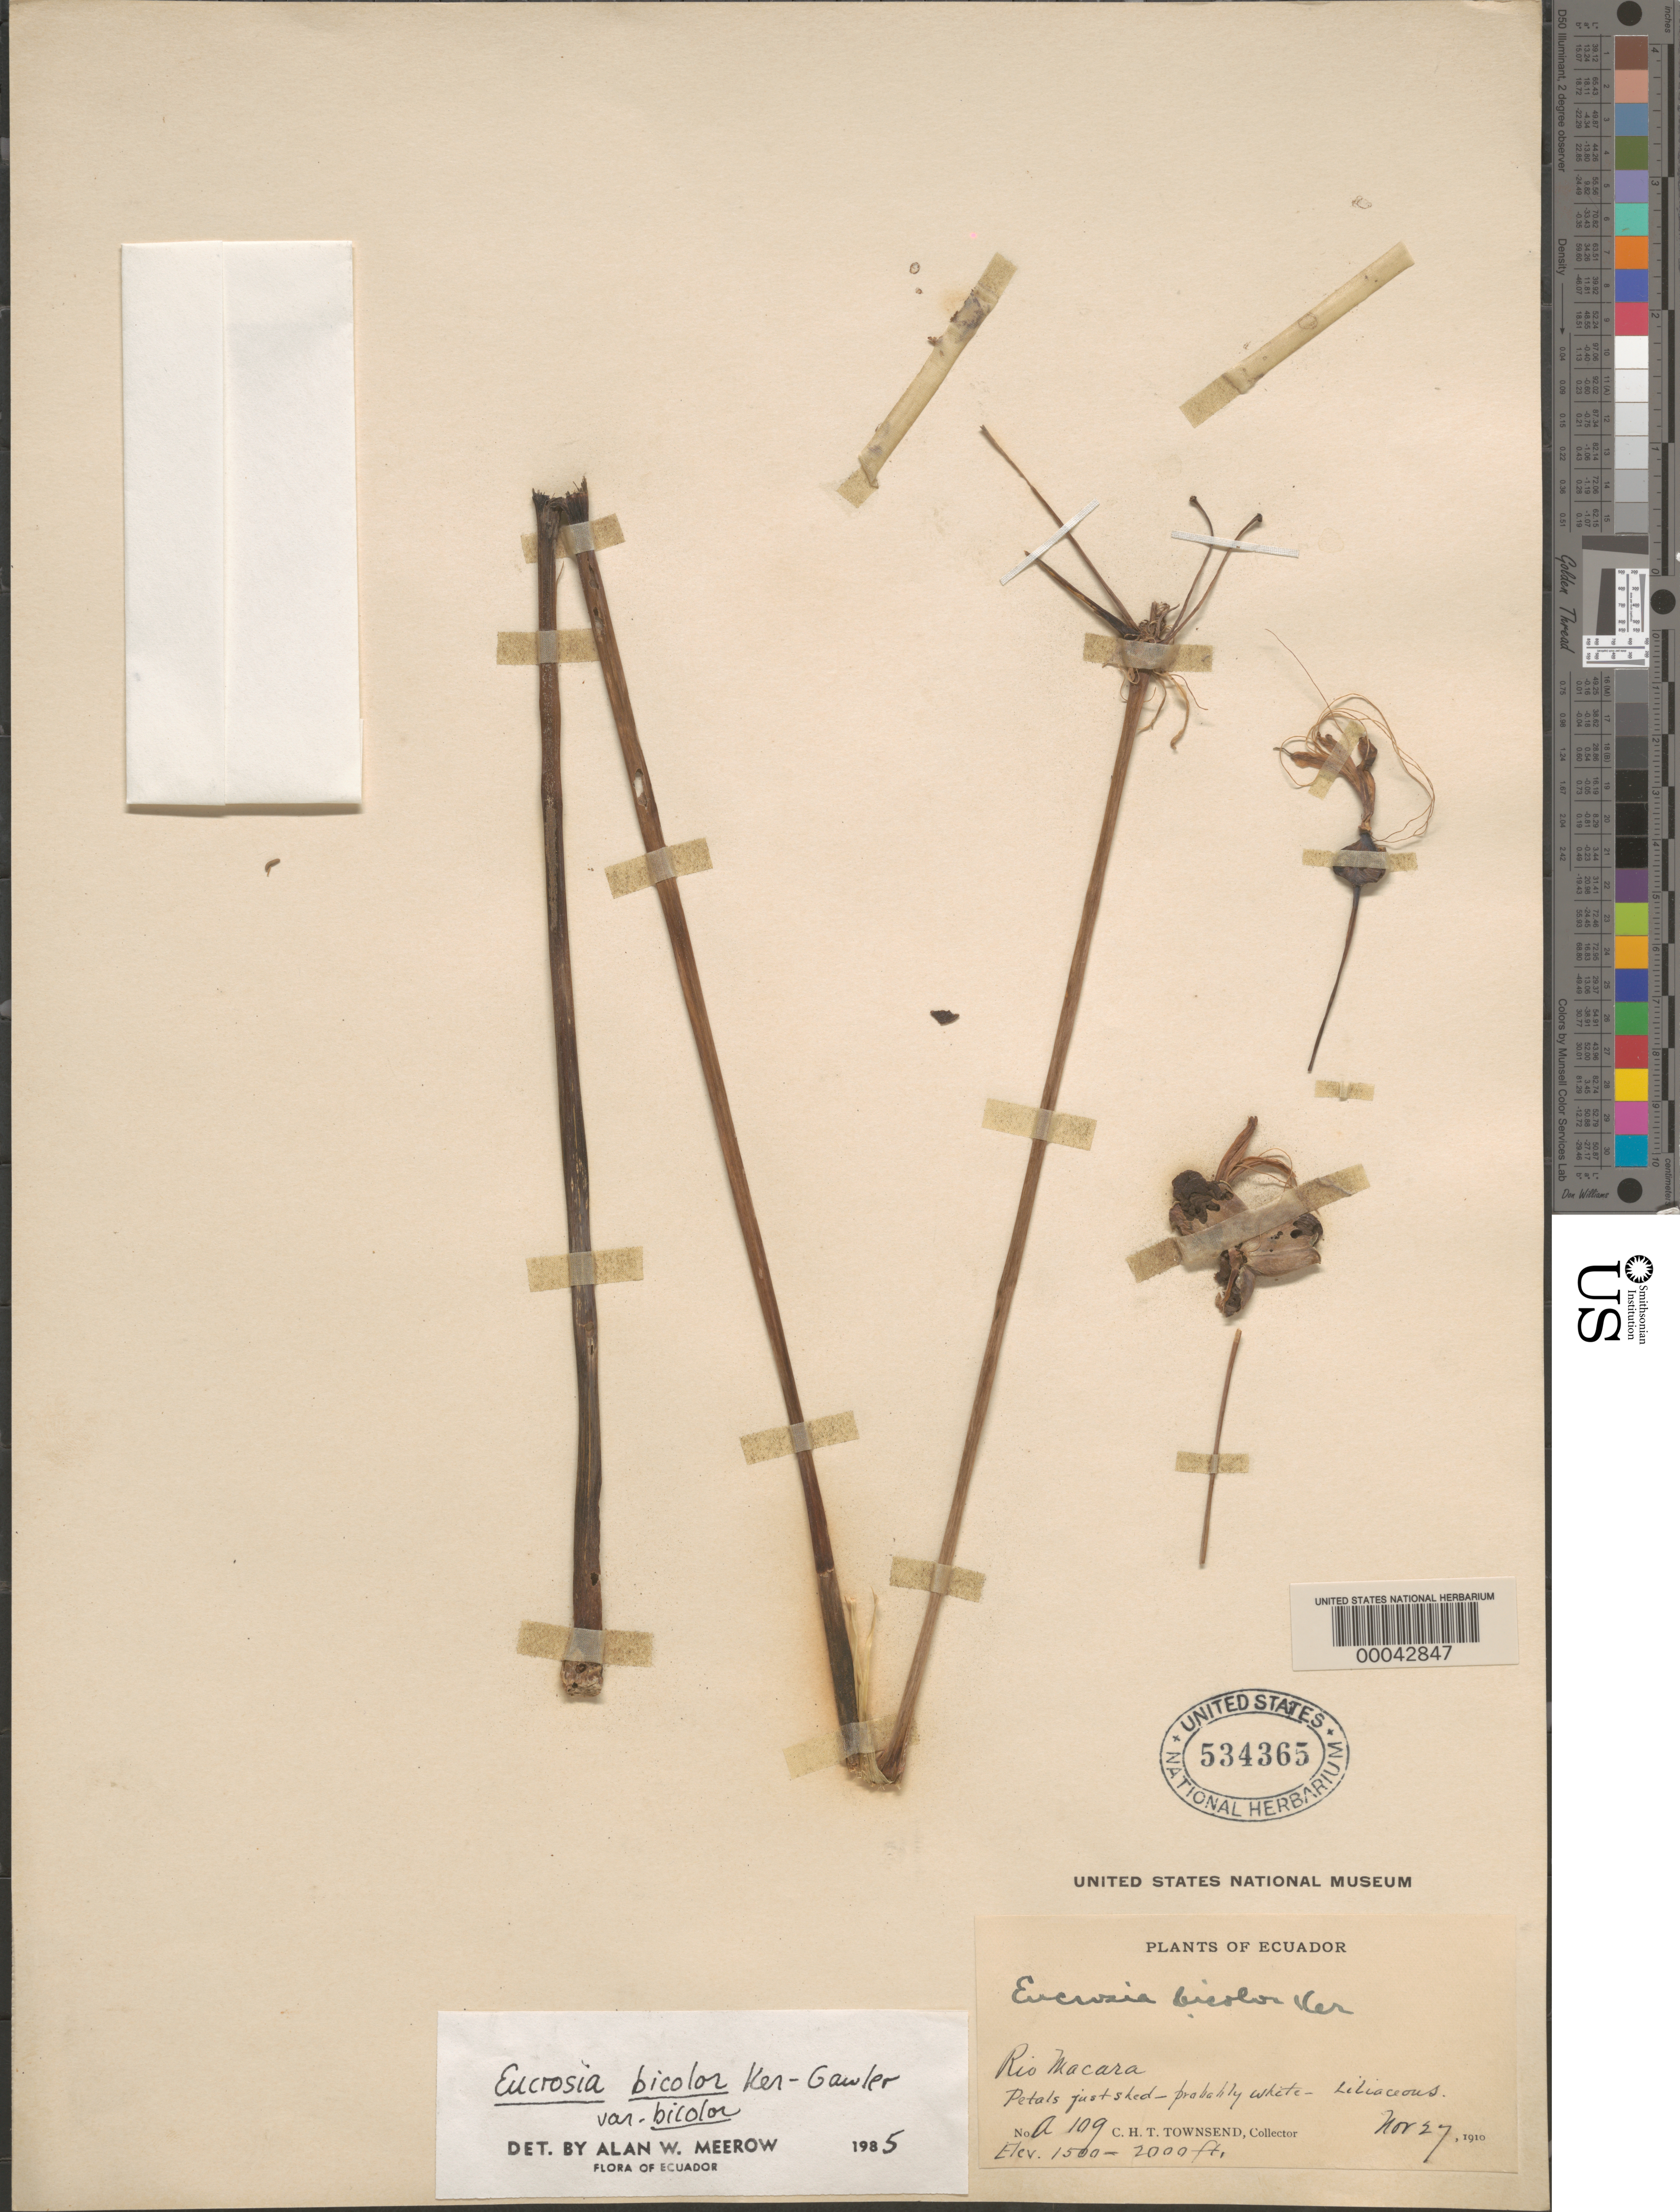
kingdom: Plantae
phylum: Tracheophyta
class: Liliopsida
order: Asparagales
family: Amaryllidaceae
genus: Eucrosia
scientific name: Eucrosia bicolor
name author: Ker Gawl.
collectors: C. H. T. Townsend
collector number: A109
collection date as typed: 27 Nov 1910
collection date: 1910-11-27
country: Ecuador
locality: Rio macara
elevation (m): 457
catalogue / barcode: US 534365